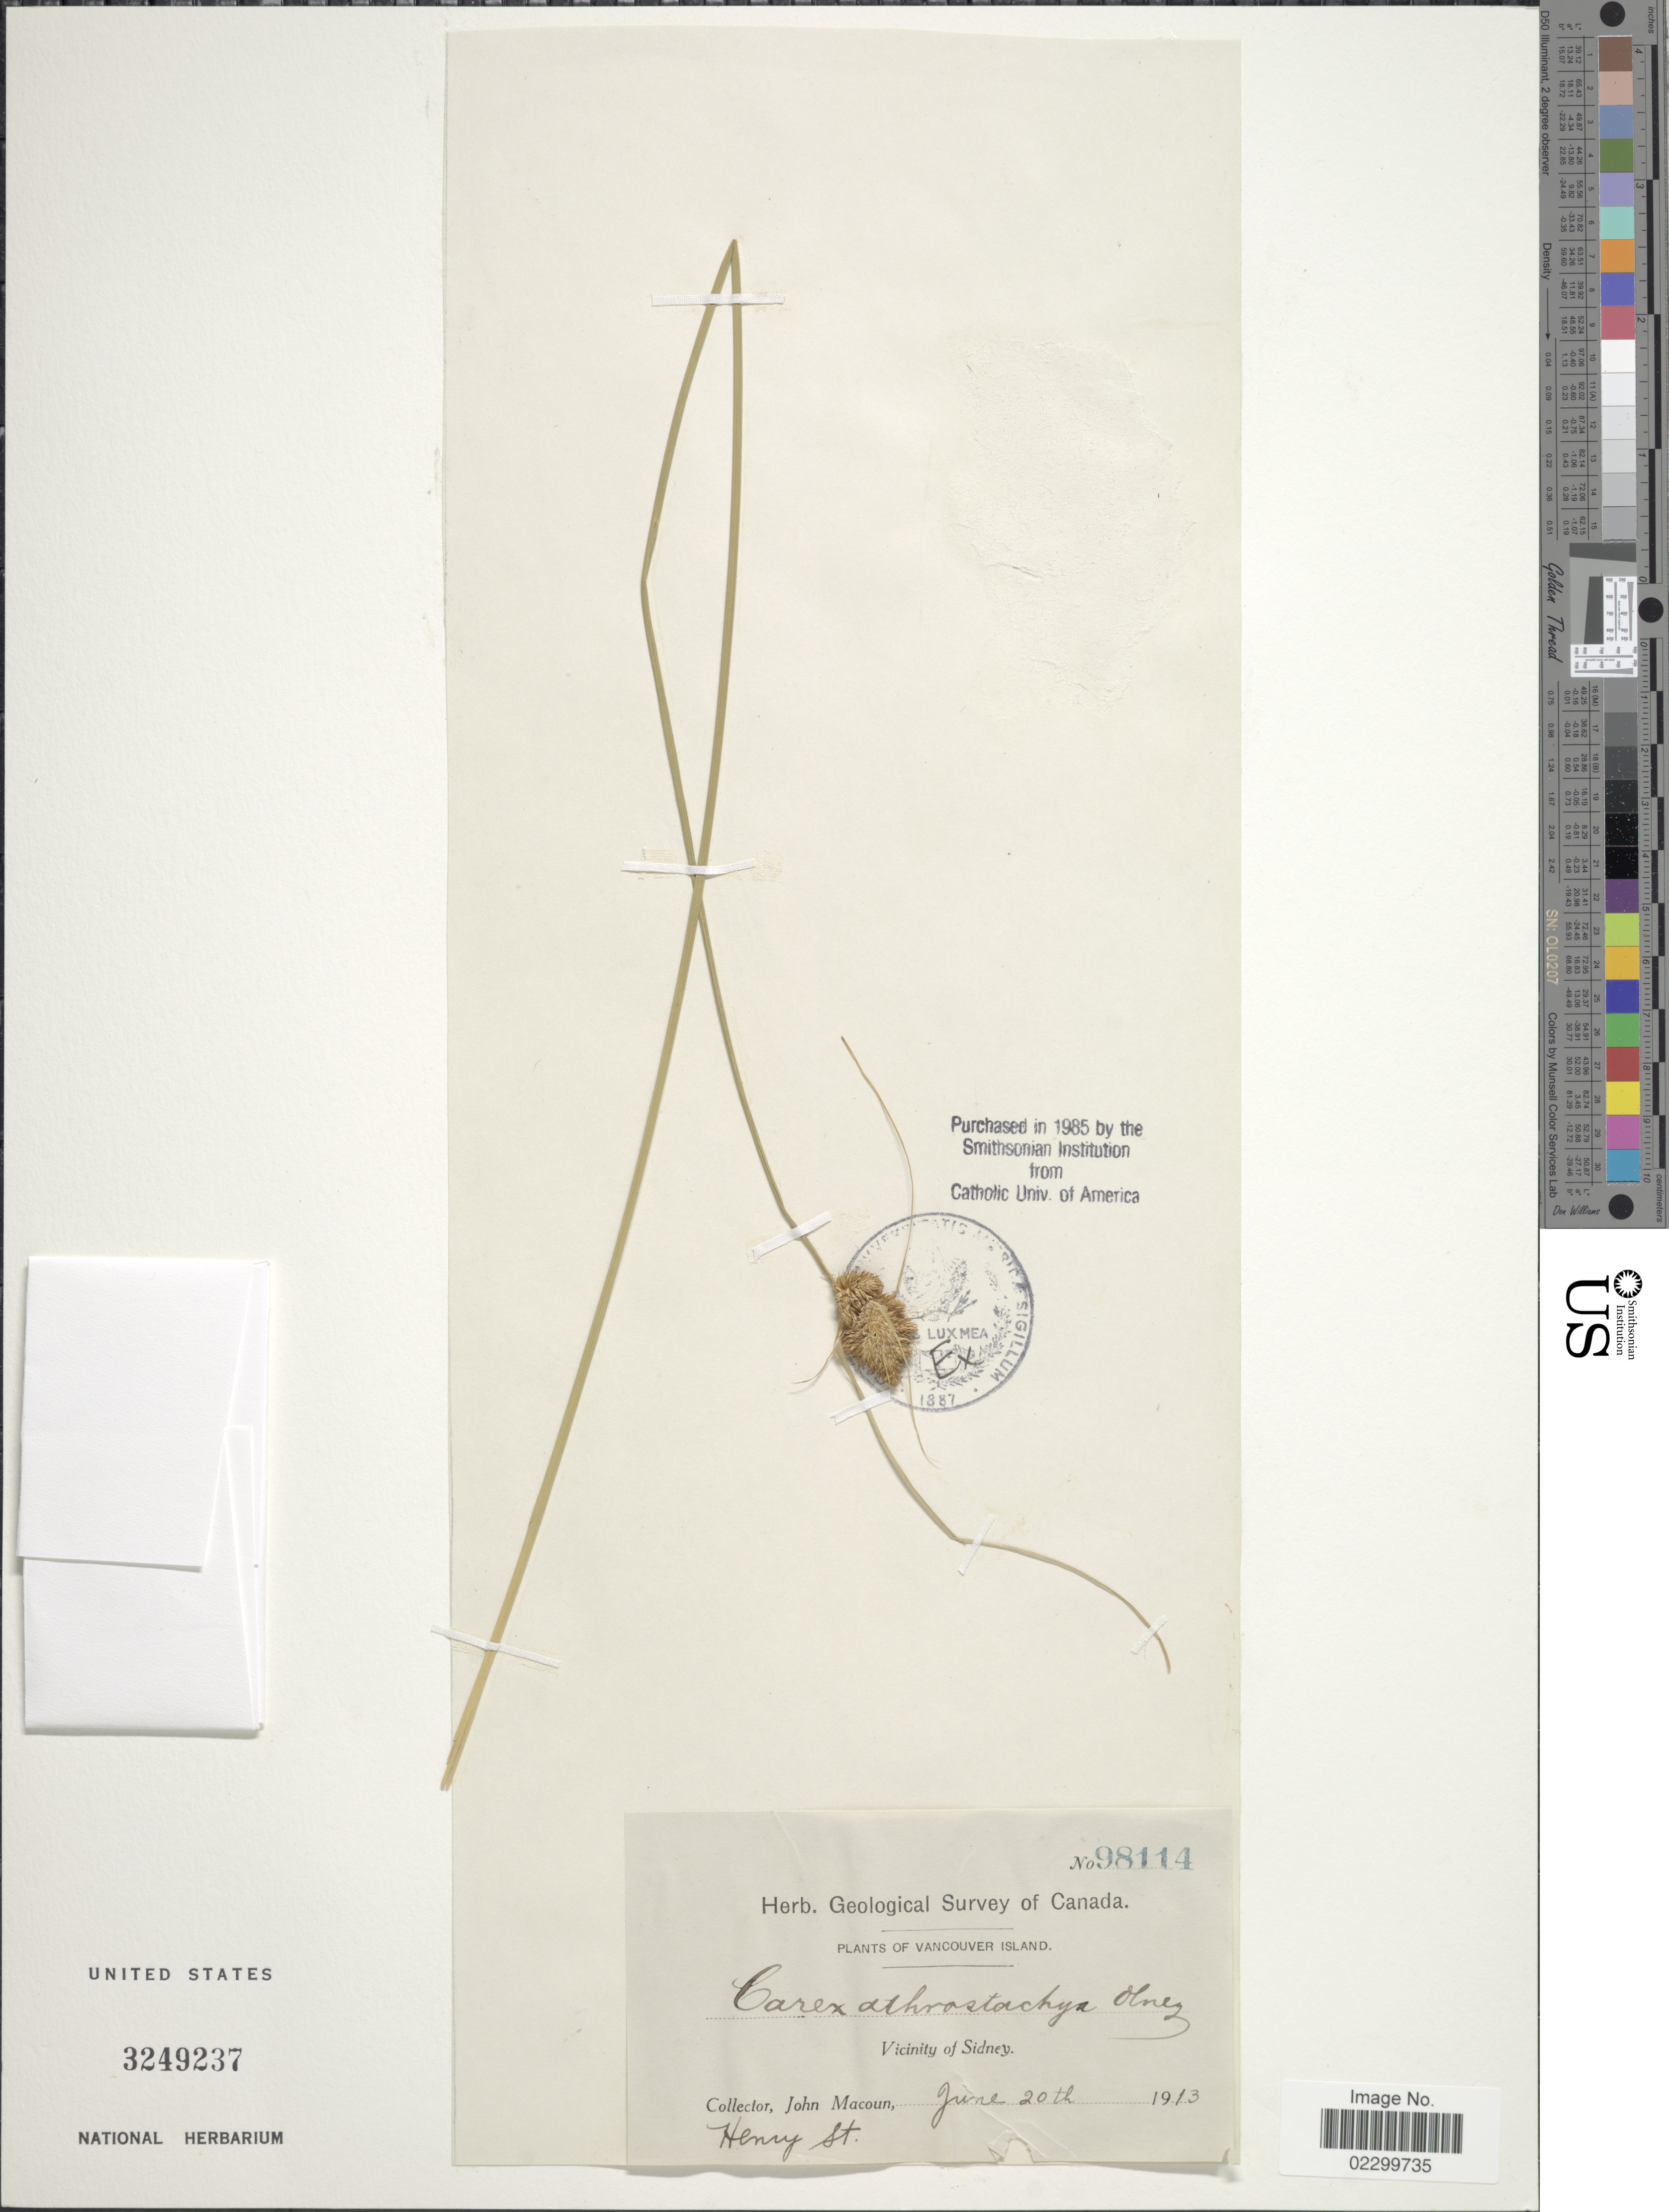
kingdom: Plantae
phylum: Tracheophyta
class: Liliopsida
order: Poales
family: Cyperaceae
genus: Carex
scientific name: Carex athrostachya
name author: Olney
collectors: J. Macoun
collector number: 98114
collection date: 1913-06-20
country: Canada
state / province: British Columbia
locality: Vancouver Island, Vicinity of Sidney.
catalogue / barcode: US 3249237